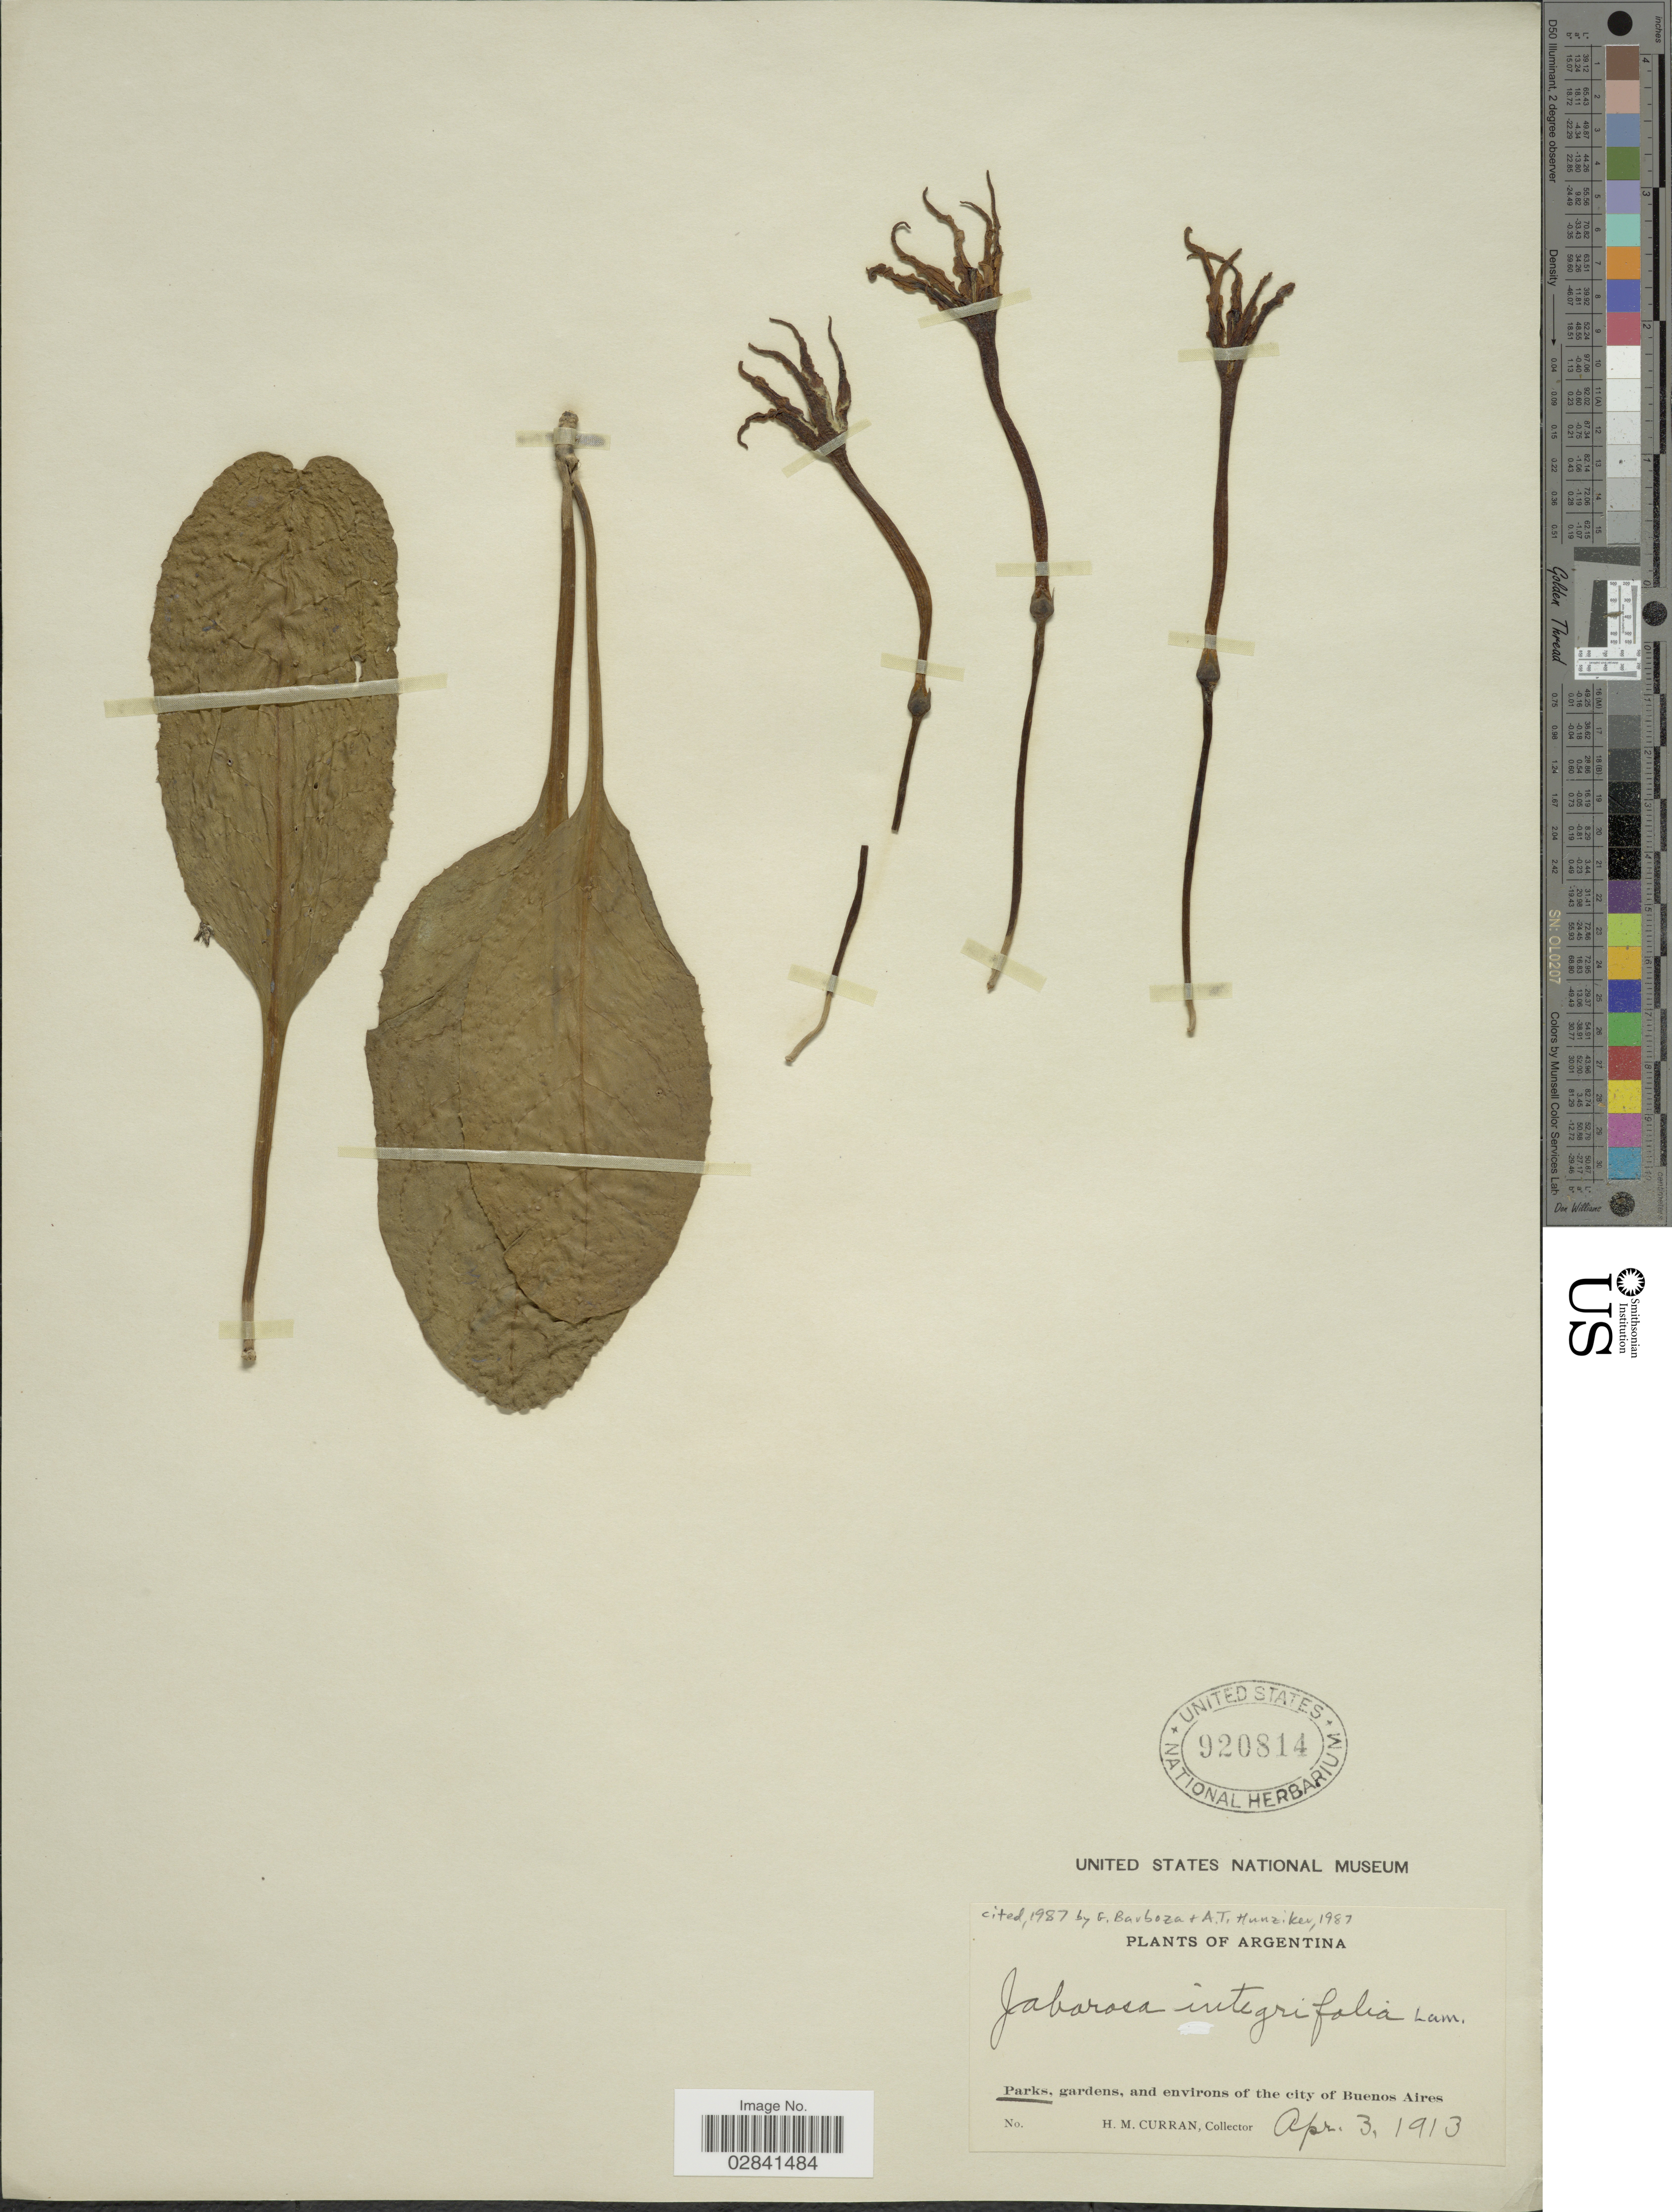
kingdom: Plantae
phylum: Tracheophyta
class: Magnoliopsida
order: Solanales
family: Solanaceae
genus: Jaborosa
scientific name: Jaborosa integrifolia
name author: Lam.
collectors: H. M. Curran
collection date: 1913-04-03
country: Argentina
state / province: Buenos Aires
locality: Parks, gardens, and environs of the city of Buenos Aires.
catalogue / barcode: US 920814